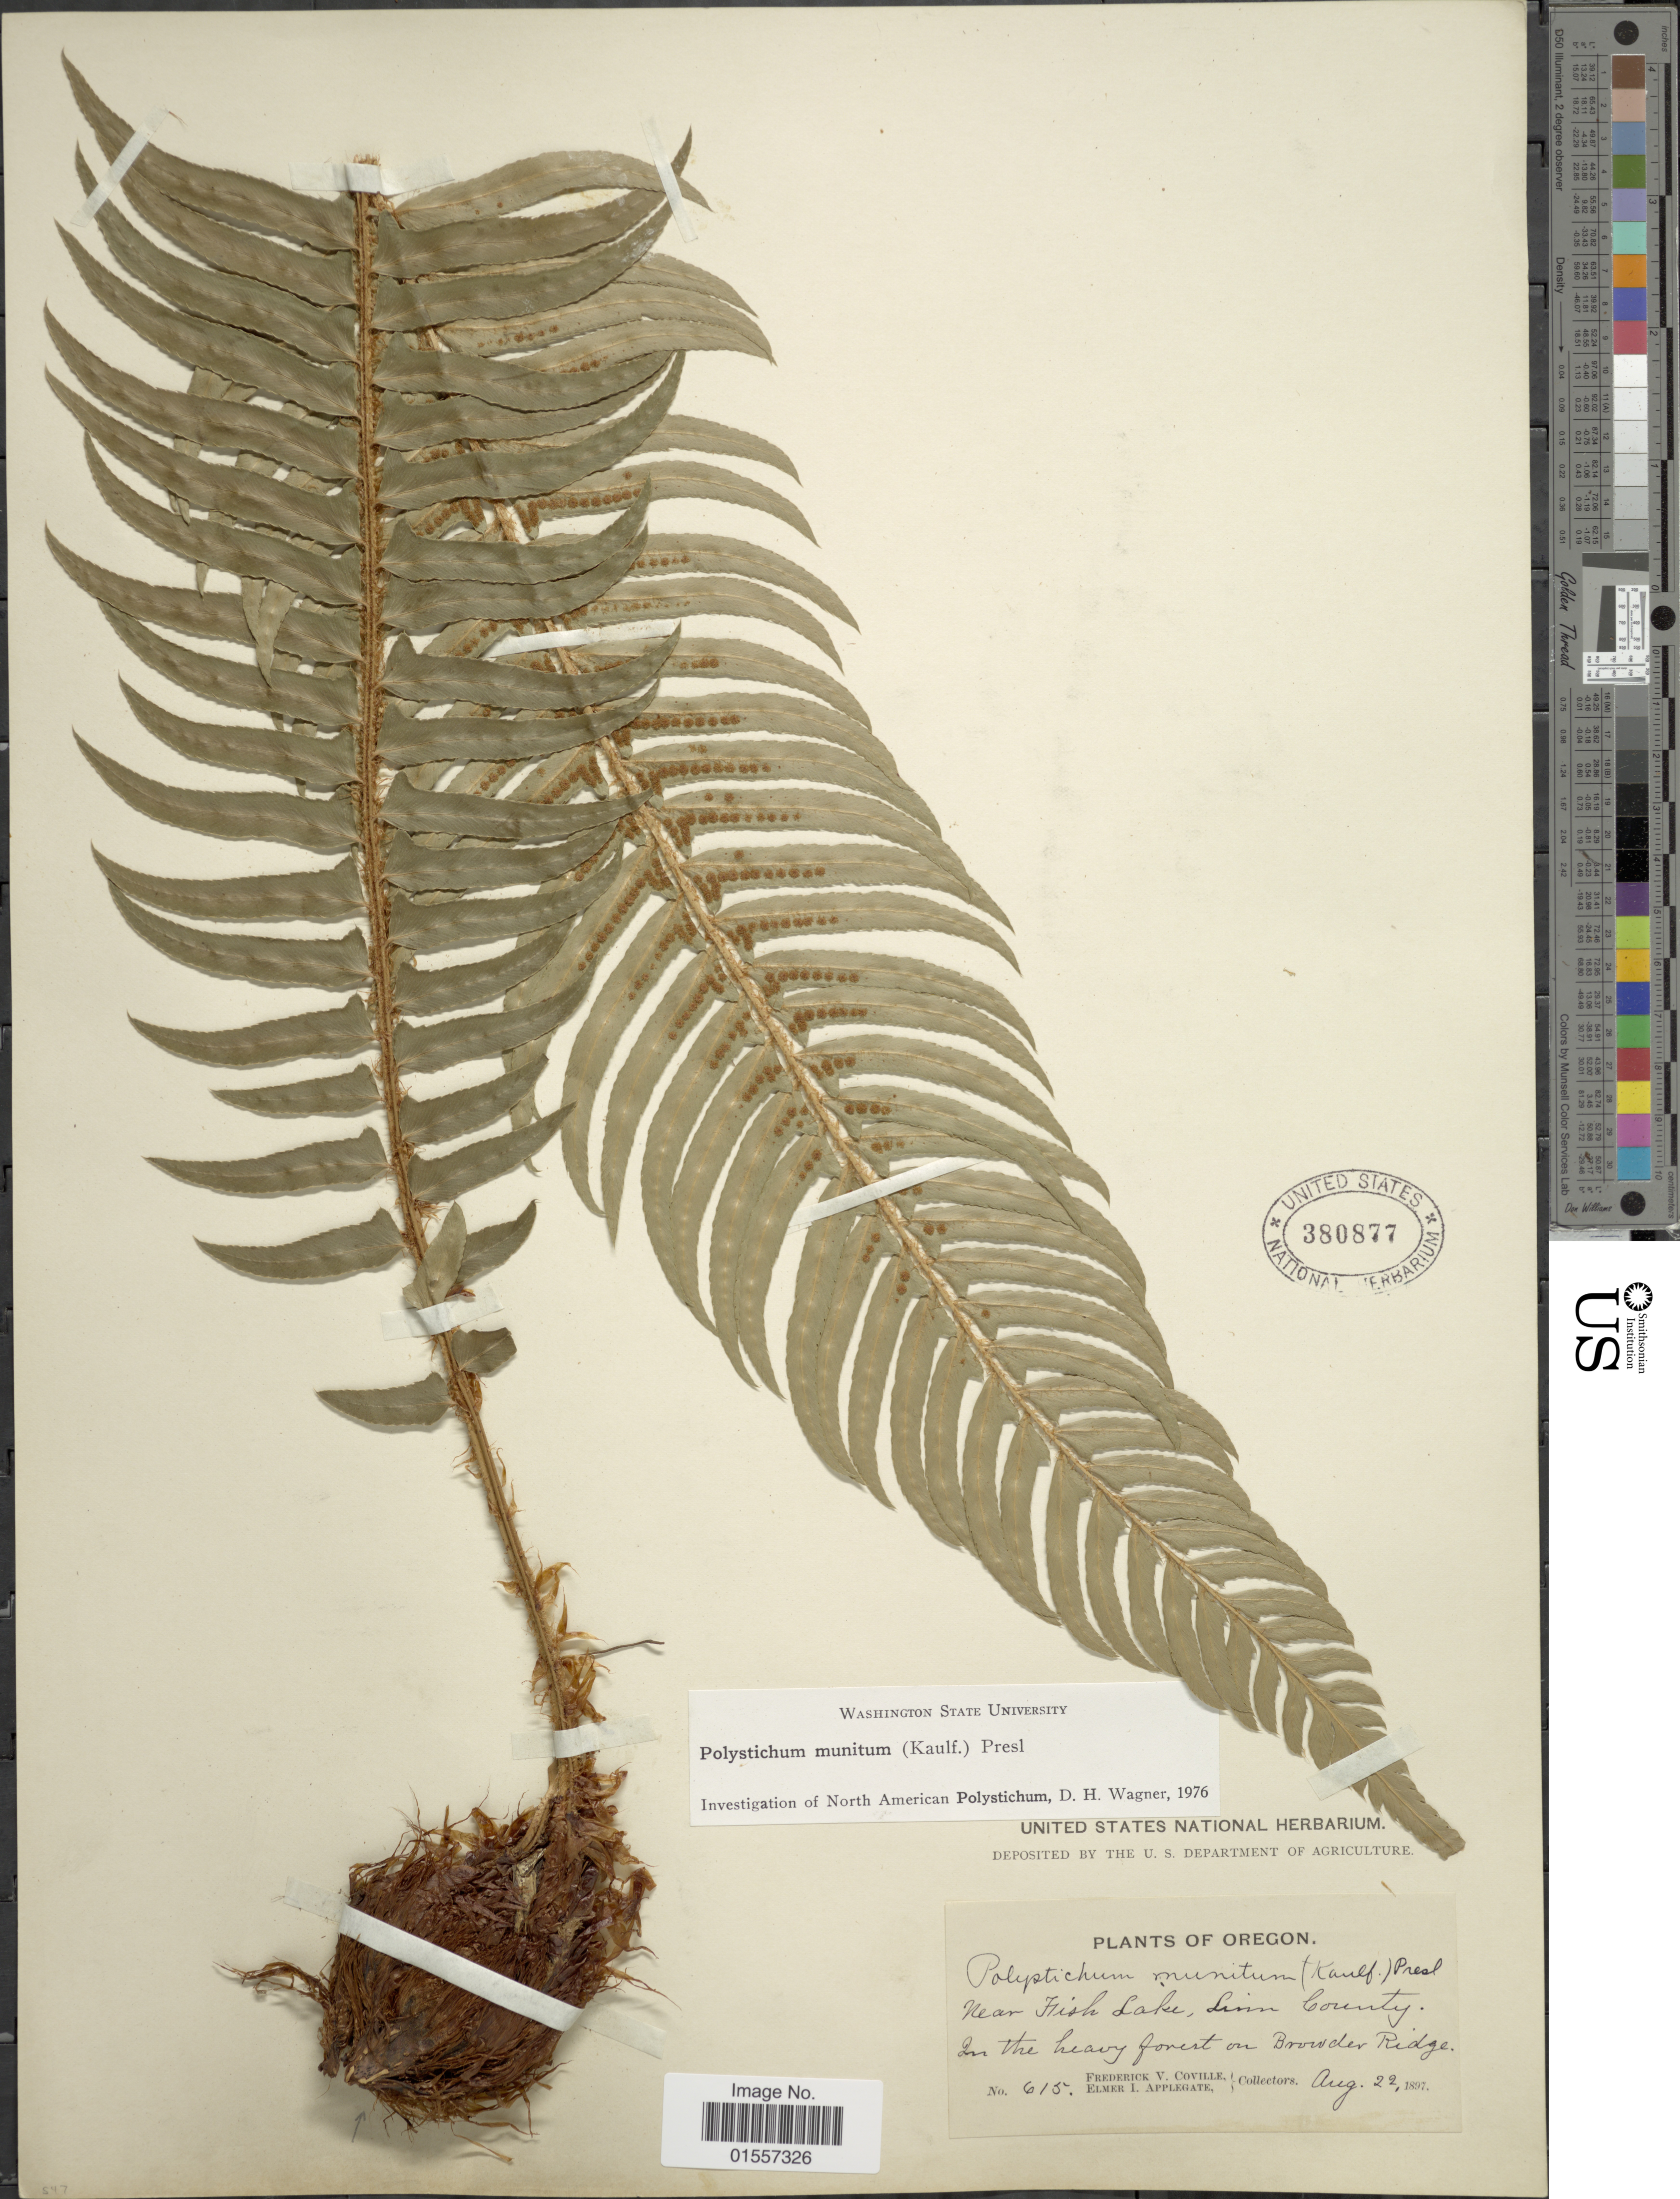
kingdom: Plantae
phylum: Tracheophyta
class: Polypodiopsida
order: Polypodiales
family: Dryopteridaceae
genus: Polystichum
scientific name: Polystichum munitum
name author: (Kaulf.) C. Presl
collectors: F. V. Coville & E. I. Applegate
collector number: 615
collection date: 1897-08-22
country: United States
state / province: Oregon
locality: Oregon, near Fish Lake, Luin County, in the heavy forest on Browder Ridge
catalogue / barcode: US 380877